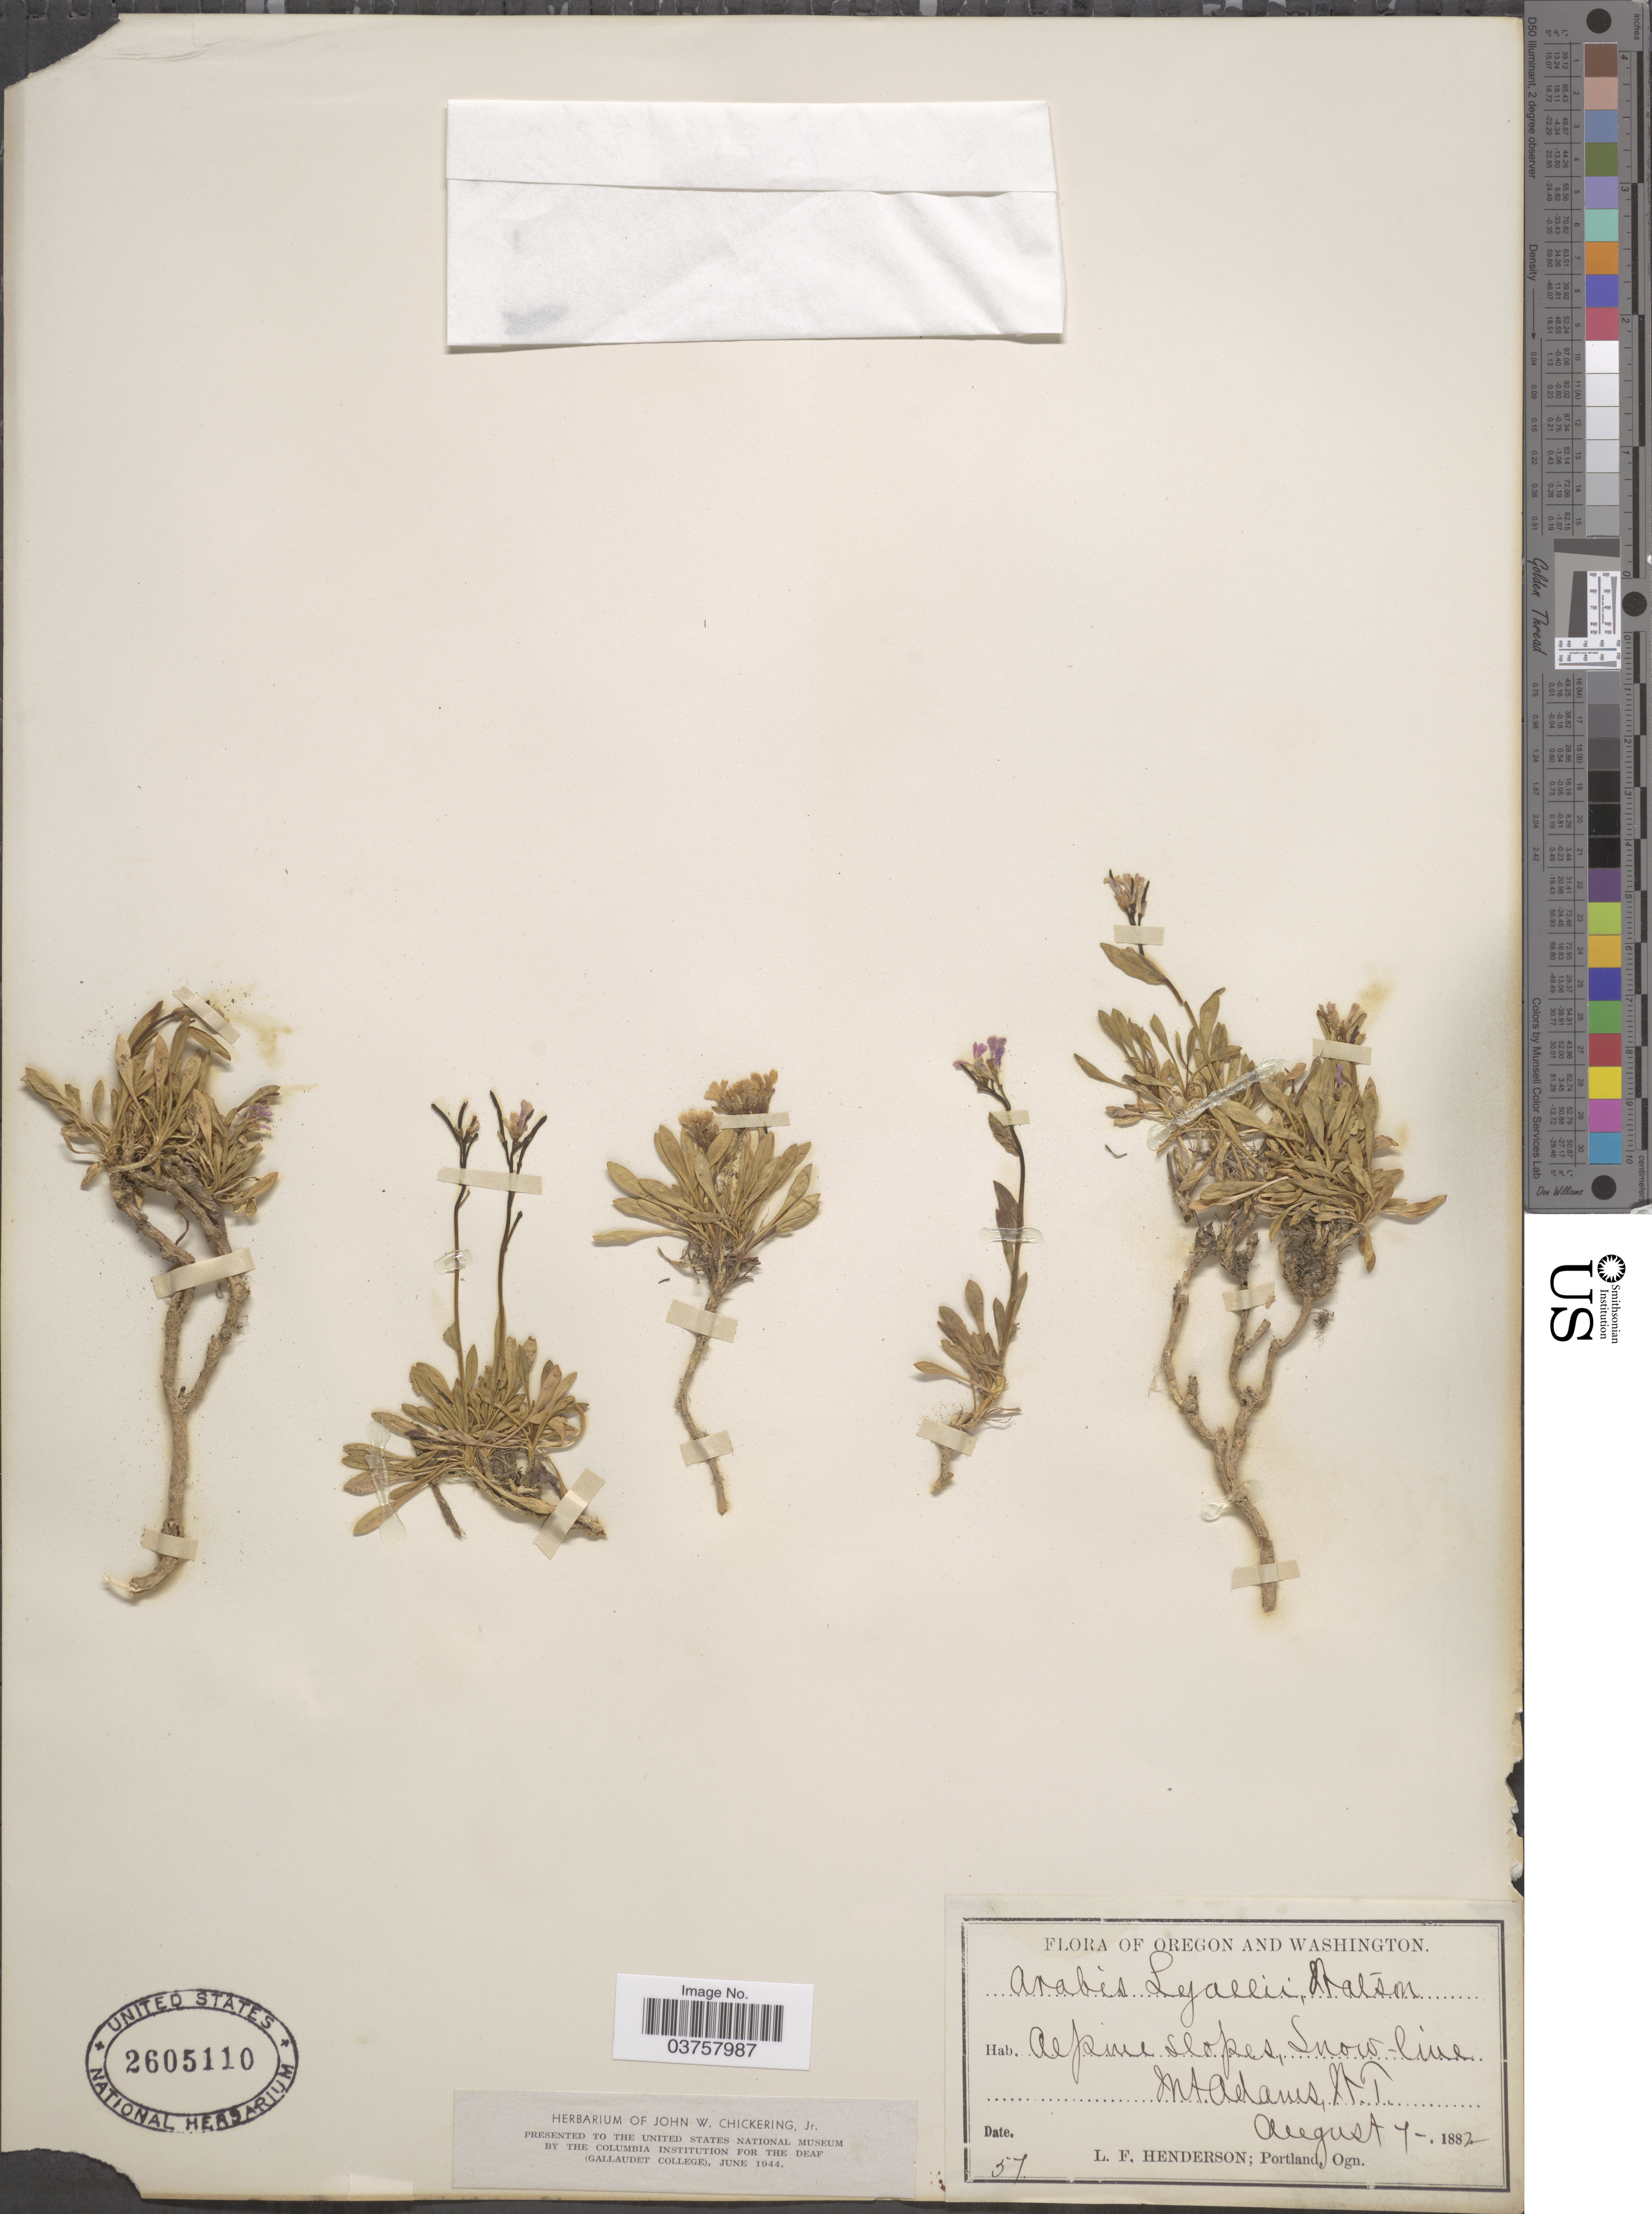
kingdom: Plantae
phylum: Tracheophyta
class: Magnoliopsida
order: Brassicales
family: Brassicaceae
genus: Arabis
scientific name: Arabis lyallii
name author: S. Watson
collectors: L. Henderson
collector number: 57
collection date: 1882-08-07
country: United States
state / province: Washington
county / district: Yakima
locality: Mt. Adams, W. T.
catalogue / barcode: US 2605110